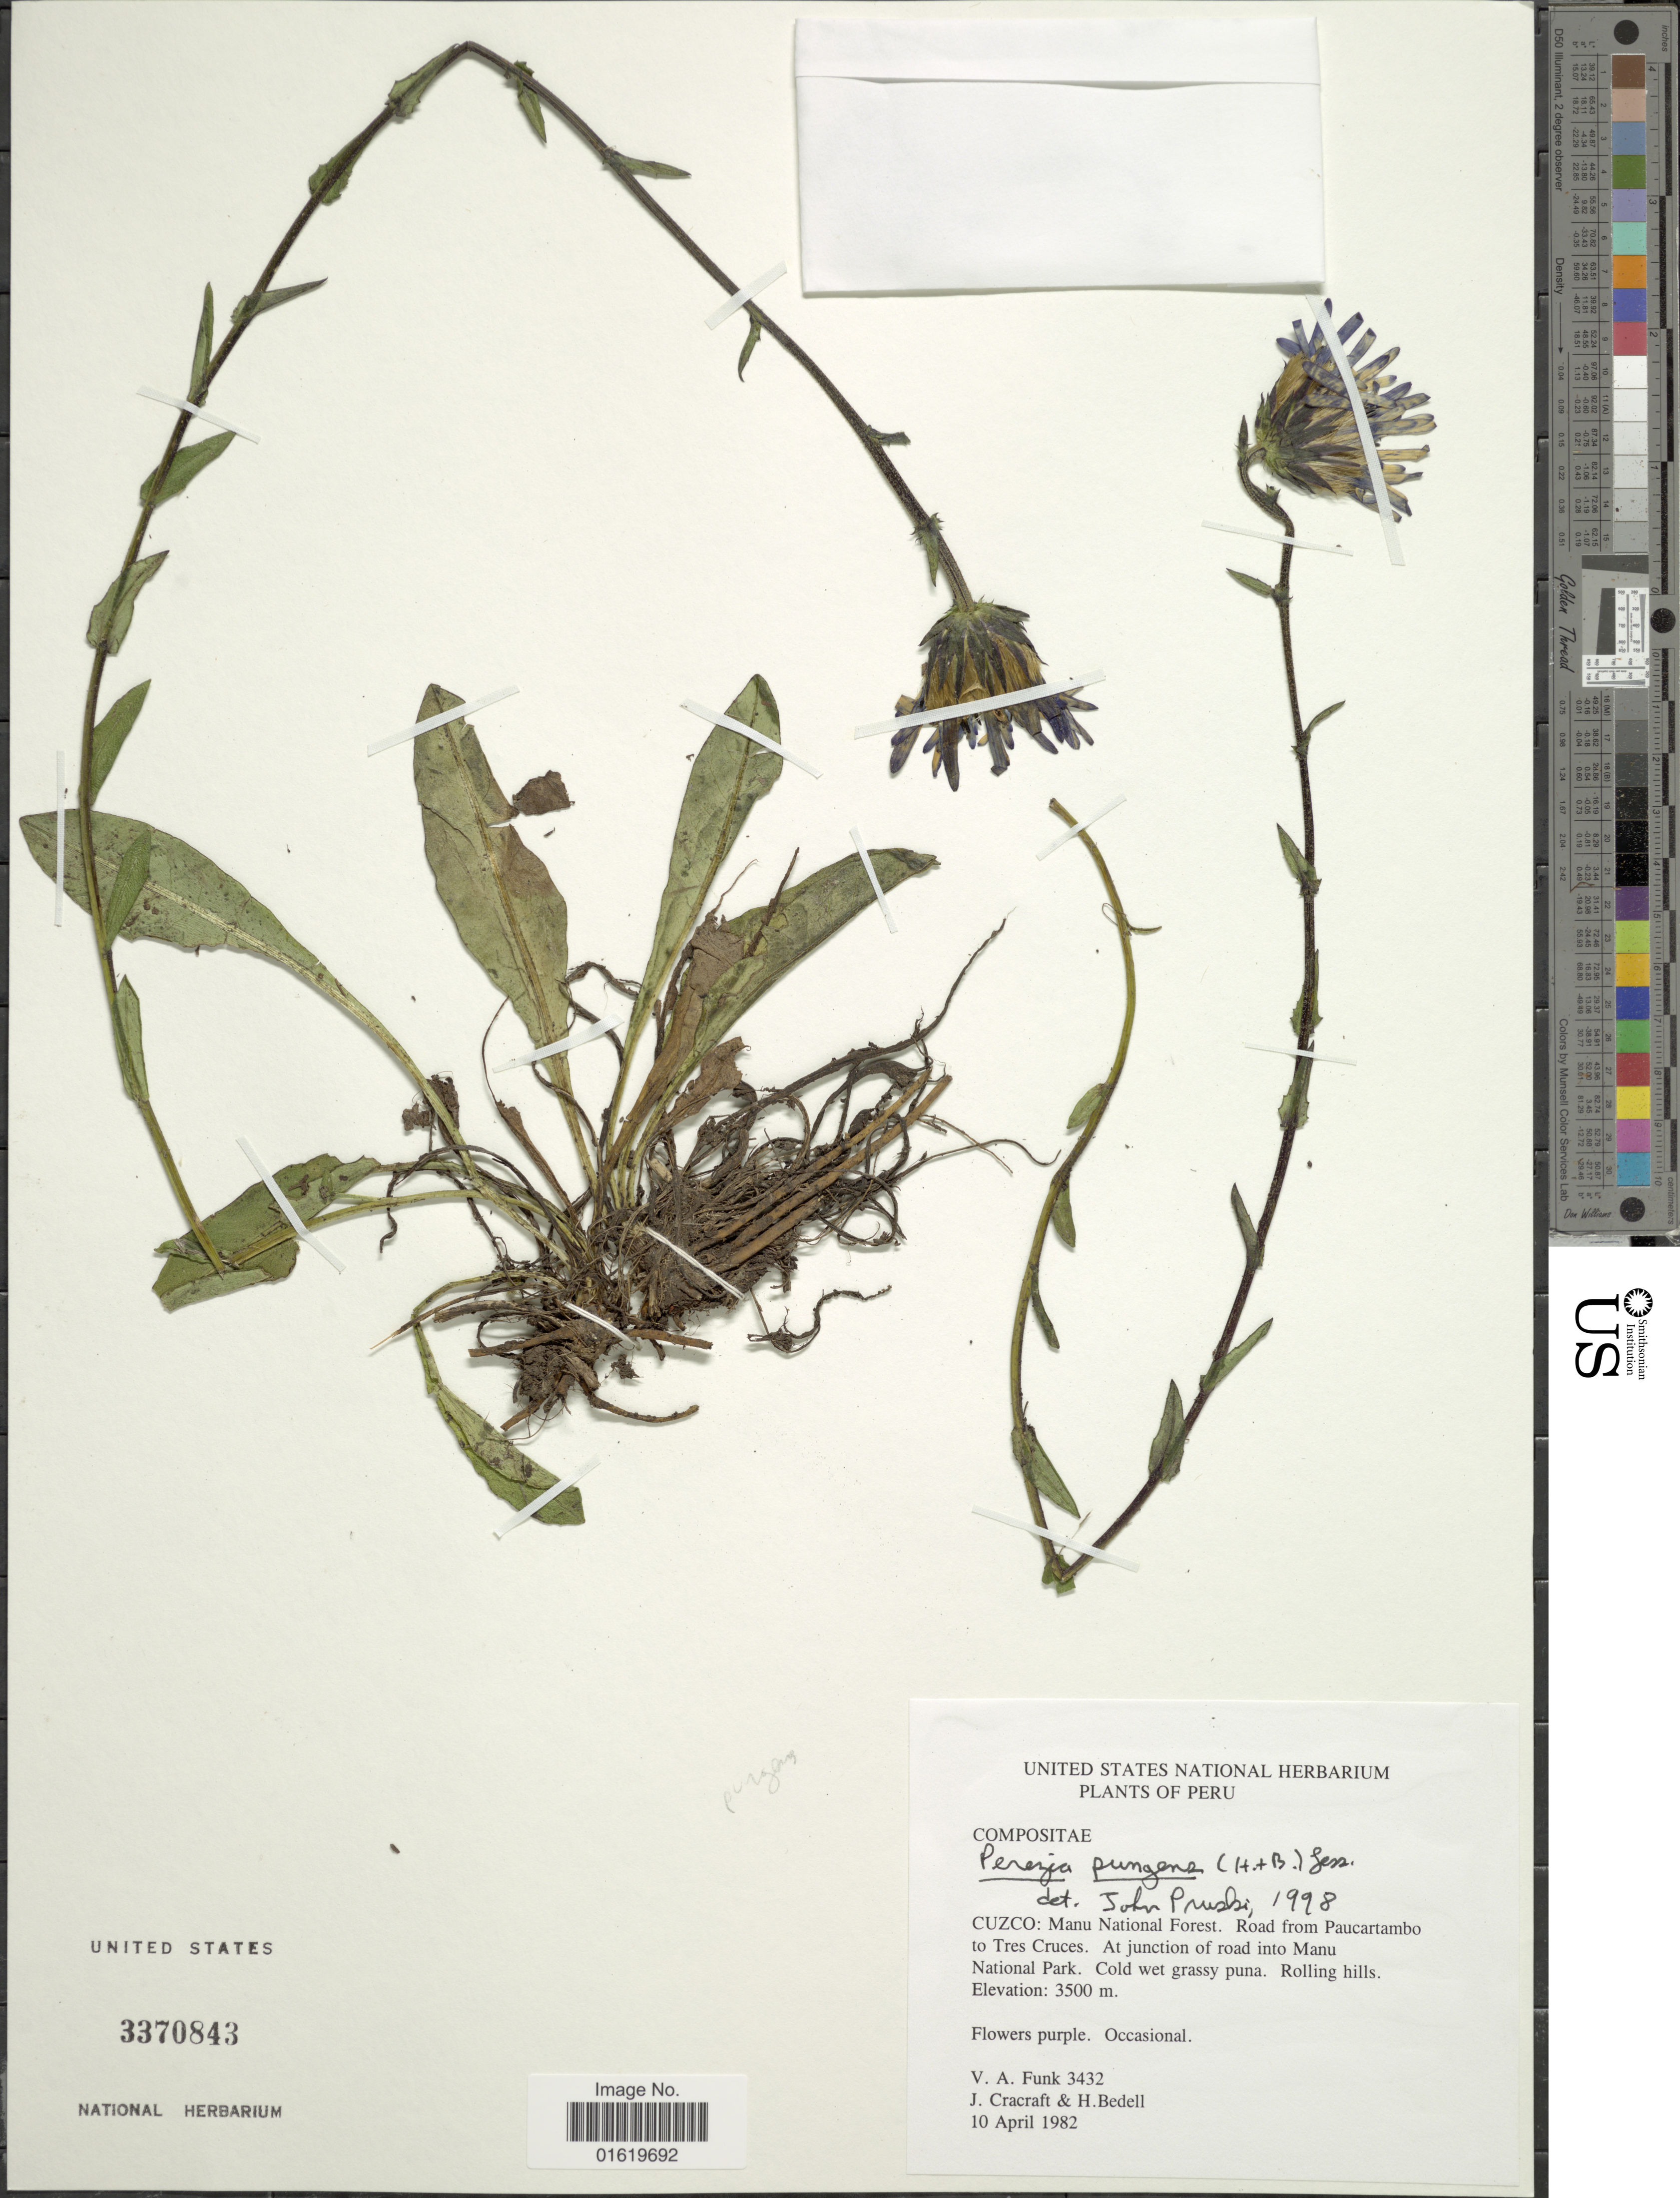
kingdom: Plantae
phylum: Tracheophyta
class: Magnoliopsida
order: Asterales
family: Asteraceae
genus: Perezia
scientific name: Perezia pungens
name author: (Humb. & Bonpl.) Less.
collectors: V. Funk, J. L. Cracraft & H. Bedell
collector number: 3432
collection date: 1982-04-10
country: Peru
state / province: Cusco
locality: Manu National Forest. Road from Paucartambo to Tres Cruces. At junction of road into Manu National Park.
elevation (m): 3500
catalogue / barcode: US 3370843